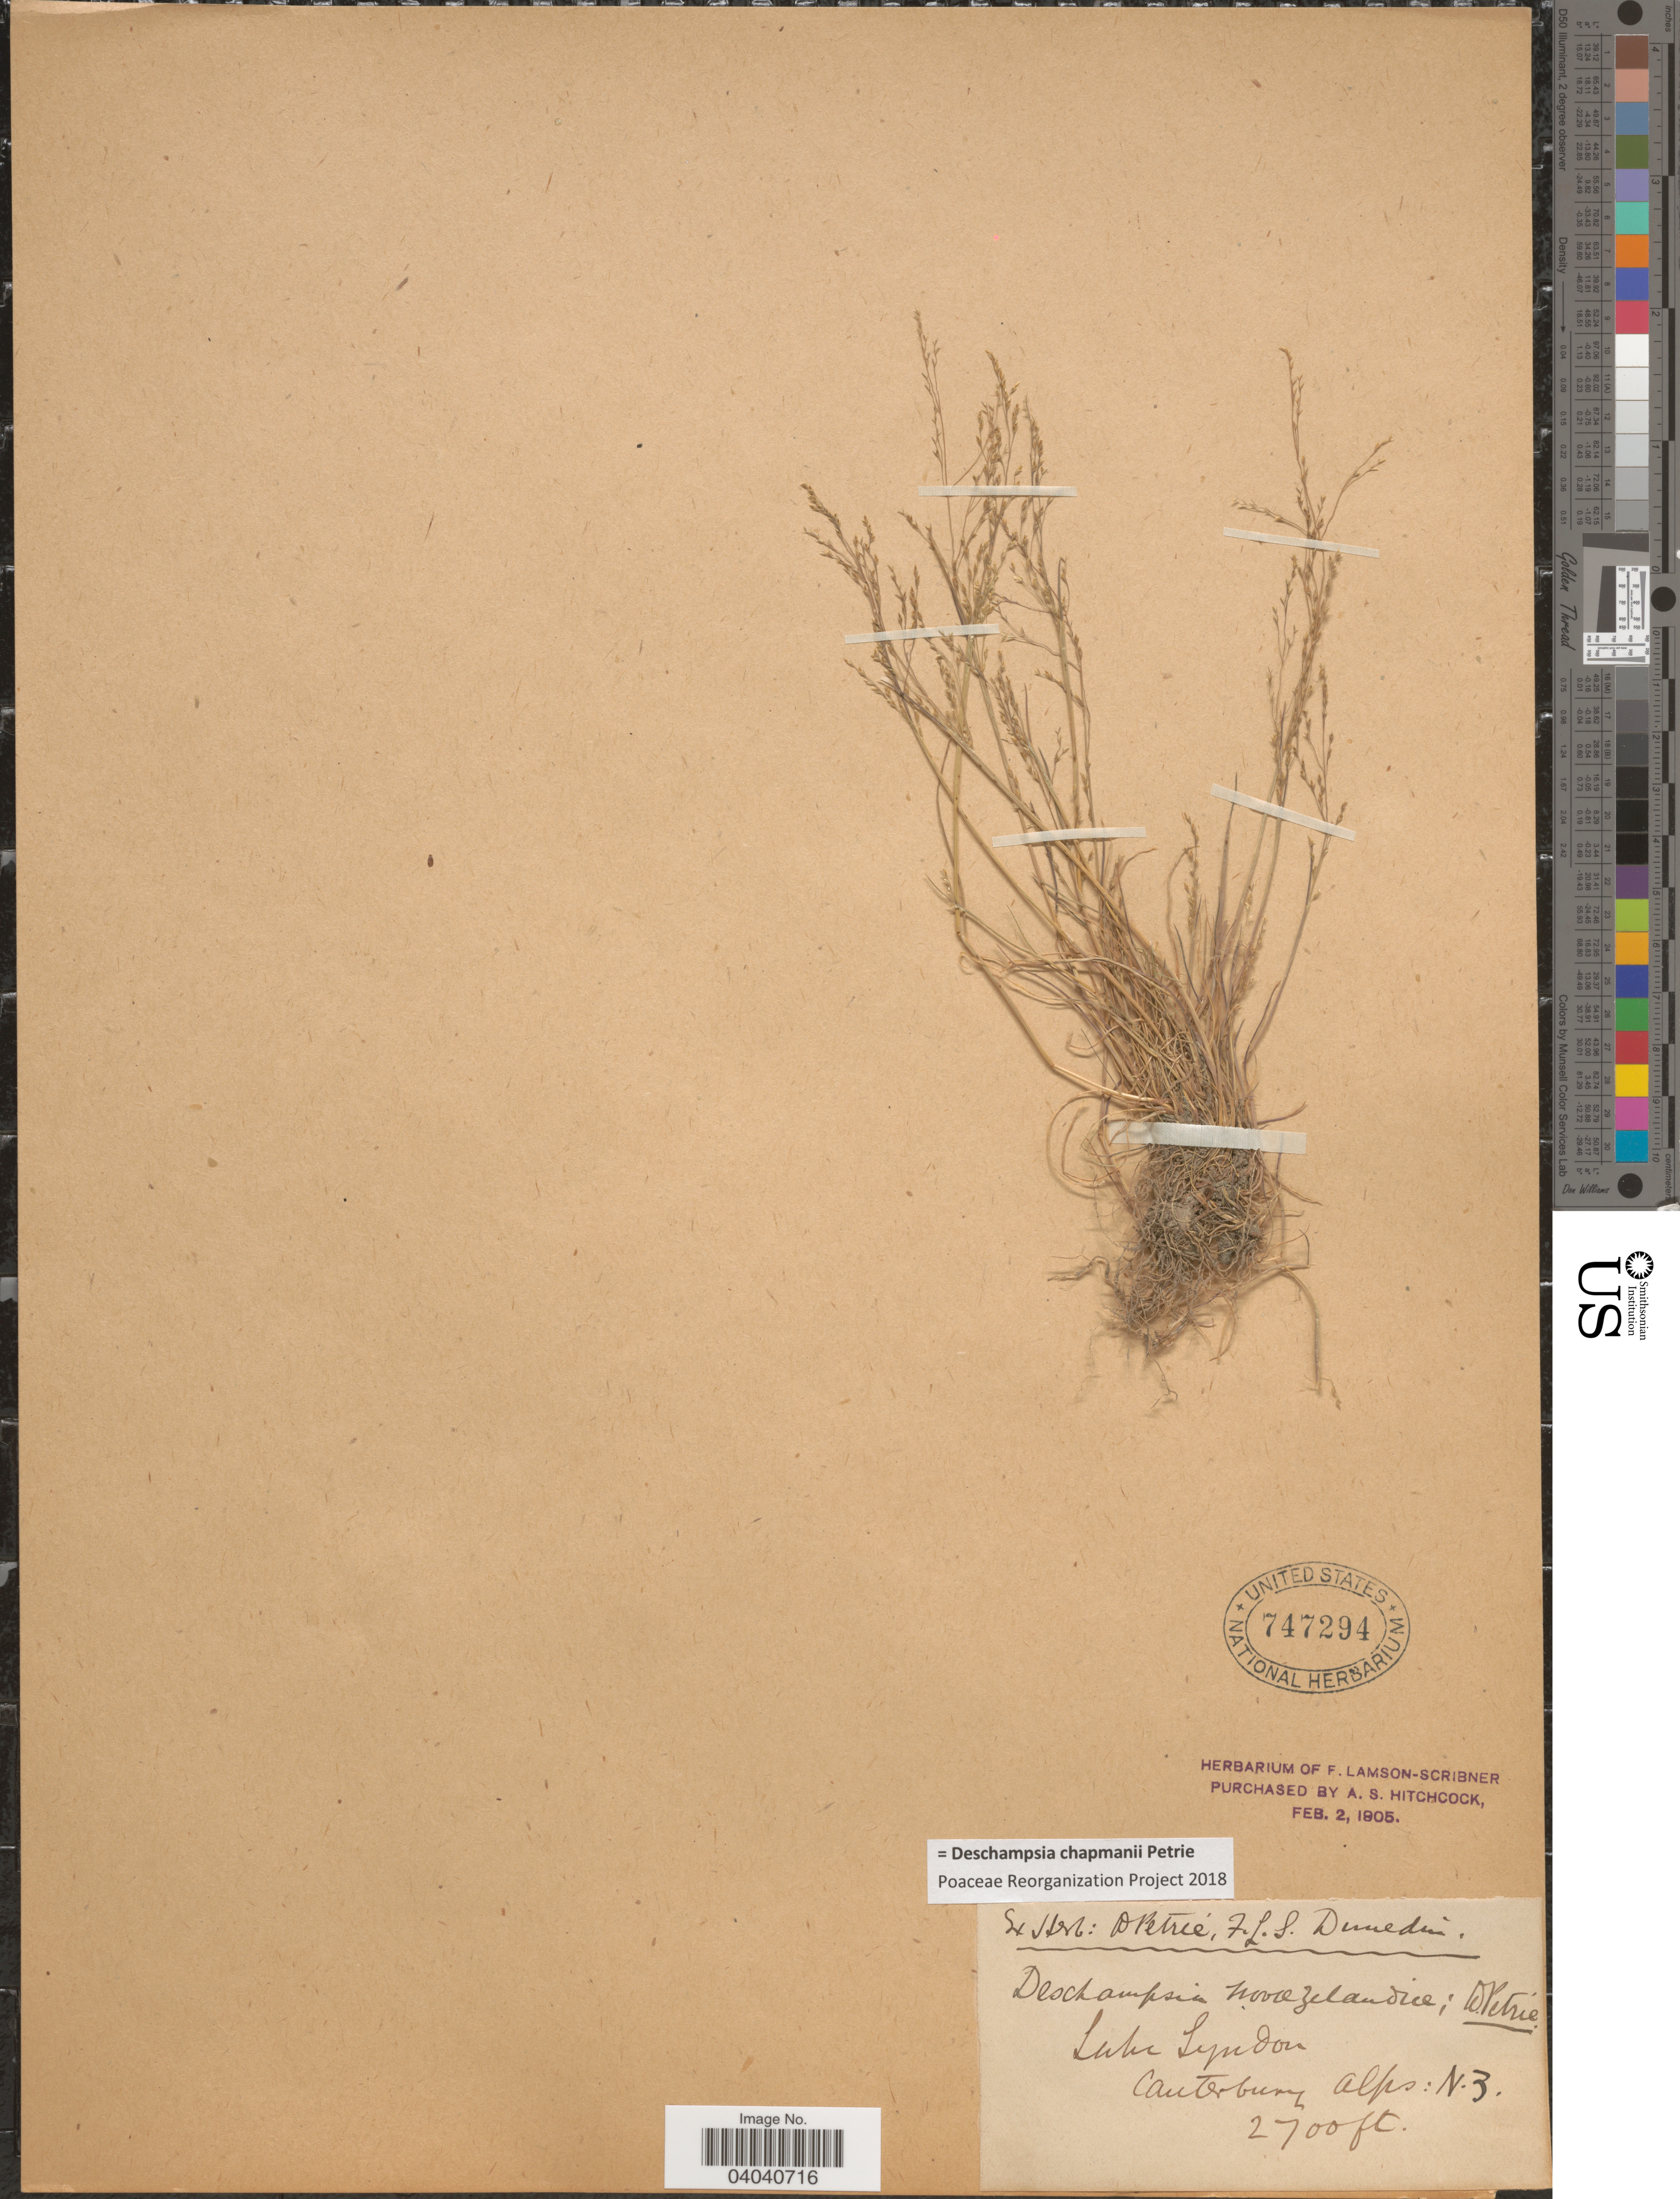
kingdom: Plantae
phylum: Tracheophyta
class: Liliopsida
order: Poales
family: Poaceae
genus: Deschampsia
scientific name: Deschampsia chapmanii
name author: Petrie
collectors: Ex Herb D. Petrie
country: New Zealand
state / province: Canterbury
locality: Lake Lyndon. Canterbury Alps.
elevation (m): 823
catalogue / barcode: US 747294